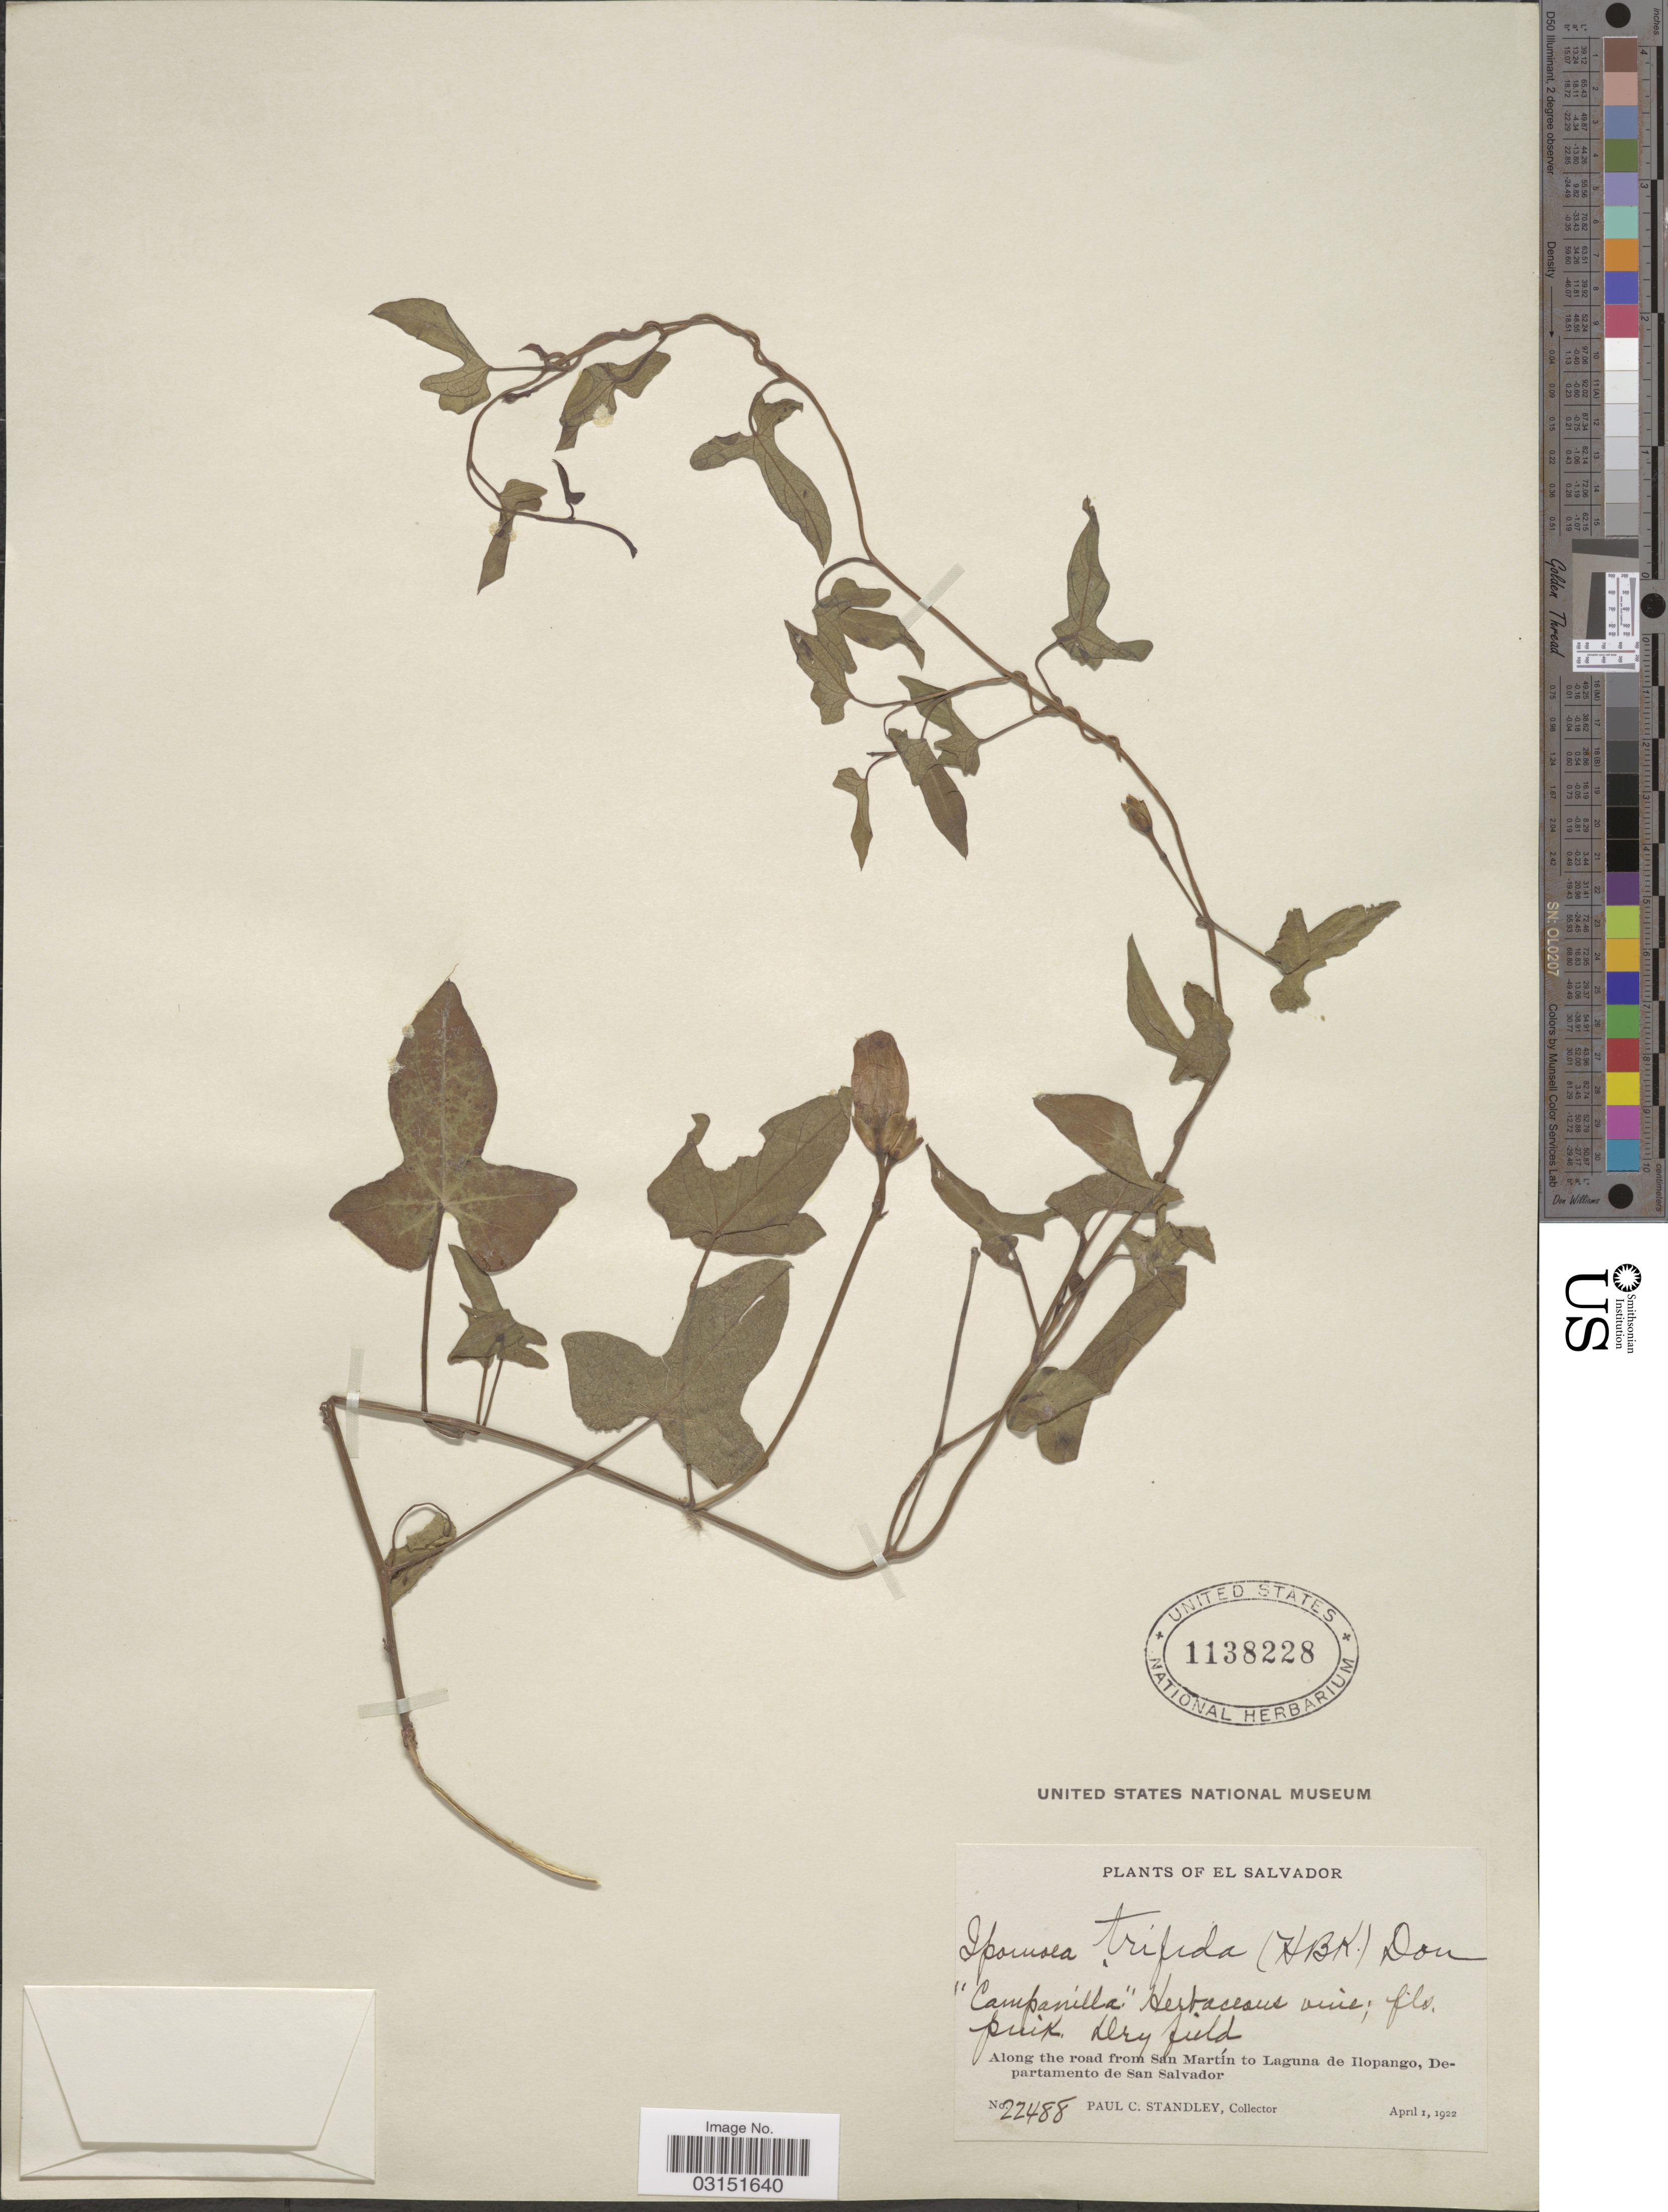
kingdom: Plantae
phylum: Tracheophyta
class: Magnoliopsida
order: Solanales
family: Convolvulaceae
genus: Ipomoea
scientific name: Ipomoea trifida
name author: (Kunth) G. Don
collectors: P. C. Standley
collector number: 22488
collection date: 1922-04-01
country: El Salvador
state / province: San Salvador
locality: Along the road from San Martín to Laguna de Ilopango, Departamento de San Salvador.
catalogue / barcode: US 1138228